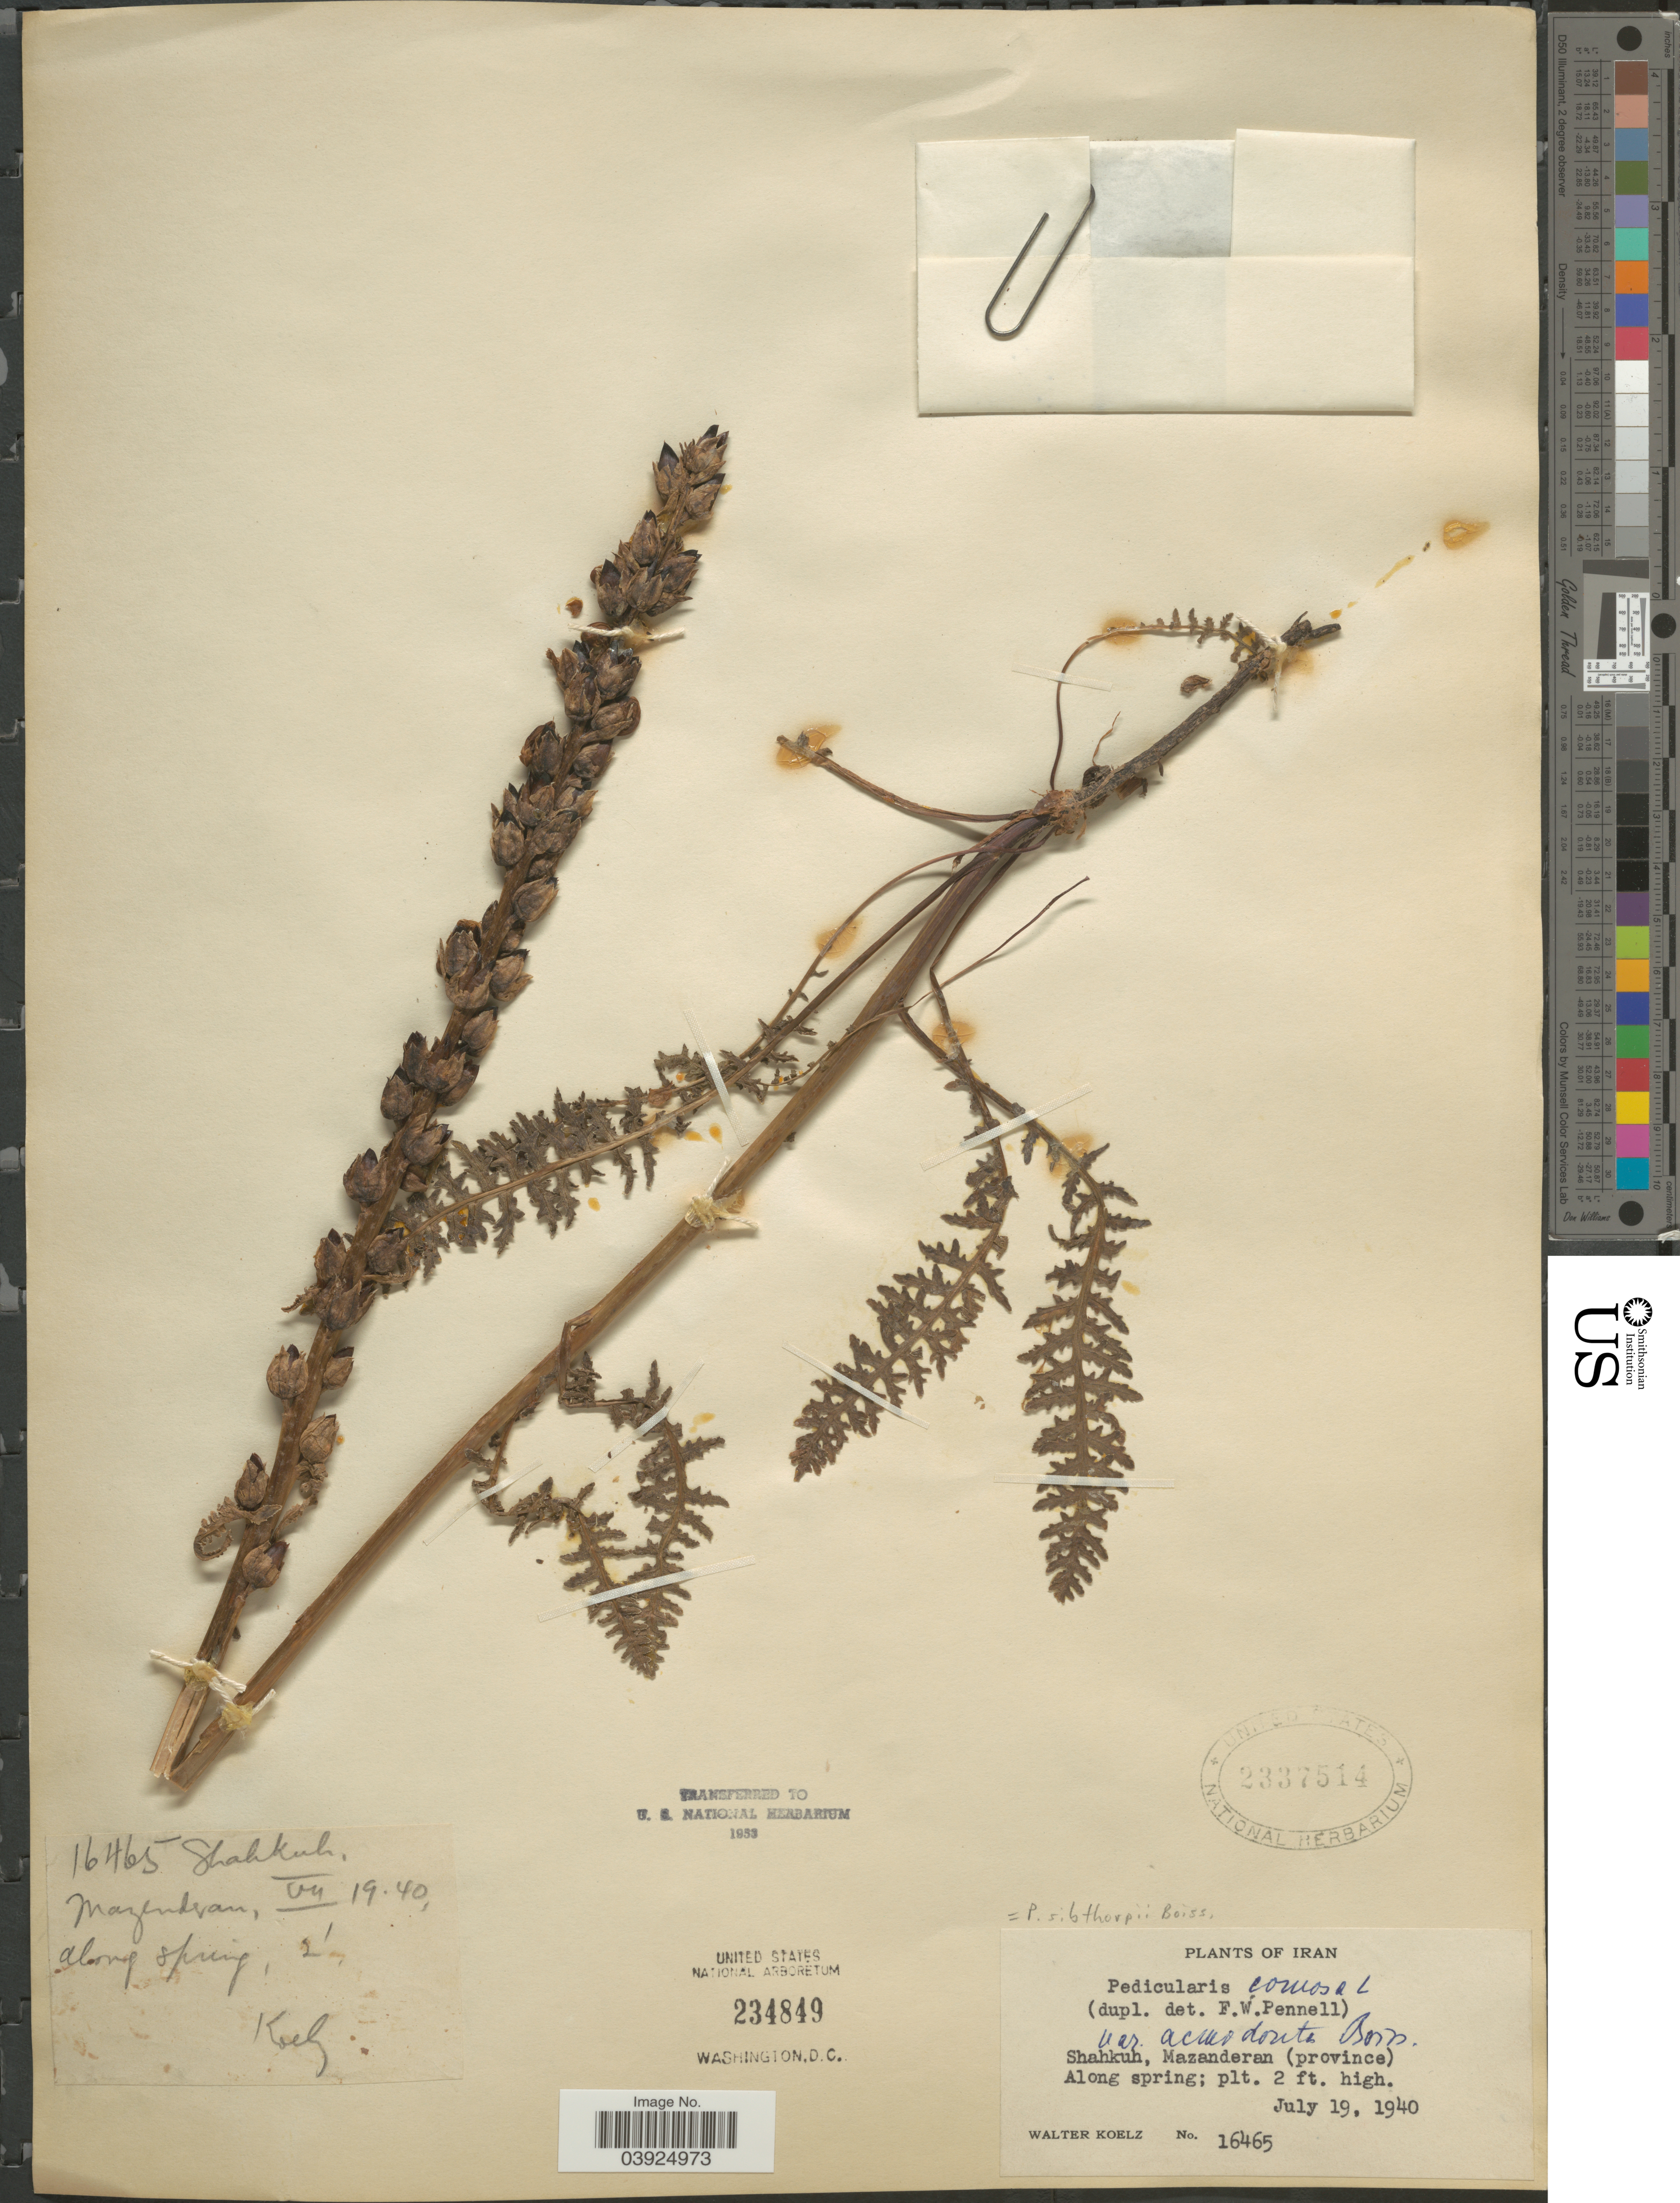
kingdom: Plantae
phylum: Tracheophyta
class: Magnoliopsida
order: Lamiales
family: Orobanchaceae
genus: Pedicularis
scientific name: Pedicularis sibthorpii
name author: Boiss.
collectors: W. N. Koelz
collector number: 16465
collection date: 1940-07-19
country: Iran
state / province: Mazandaran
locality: Shahkuh, Mazanderan (province) Along spring.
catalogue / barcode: US 2337514